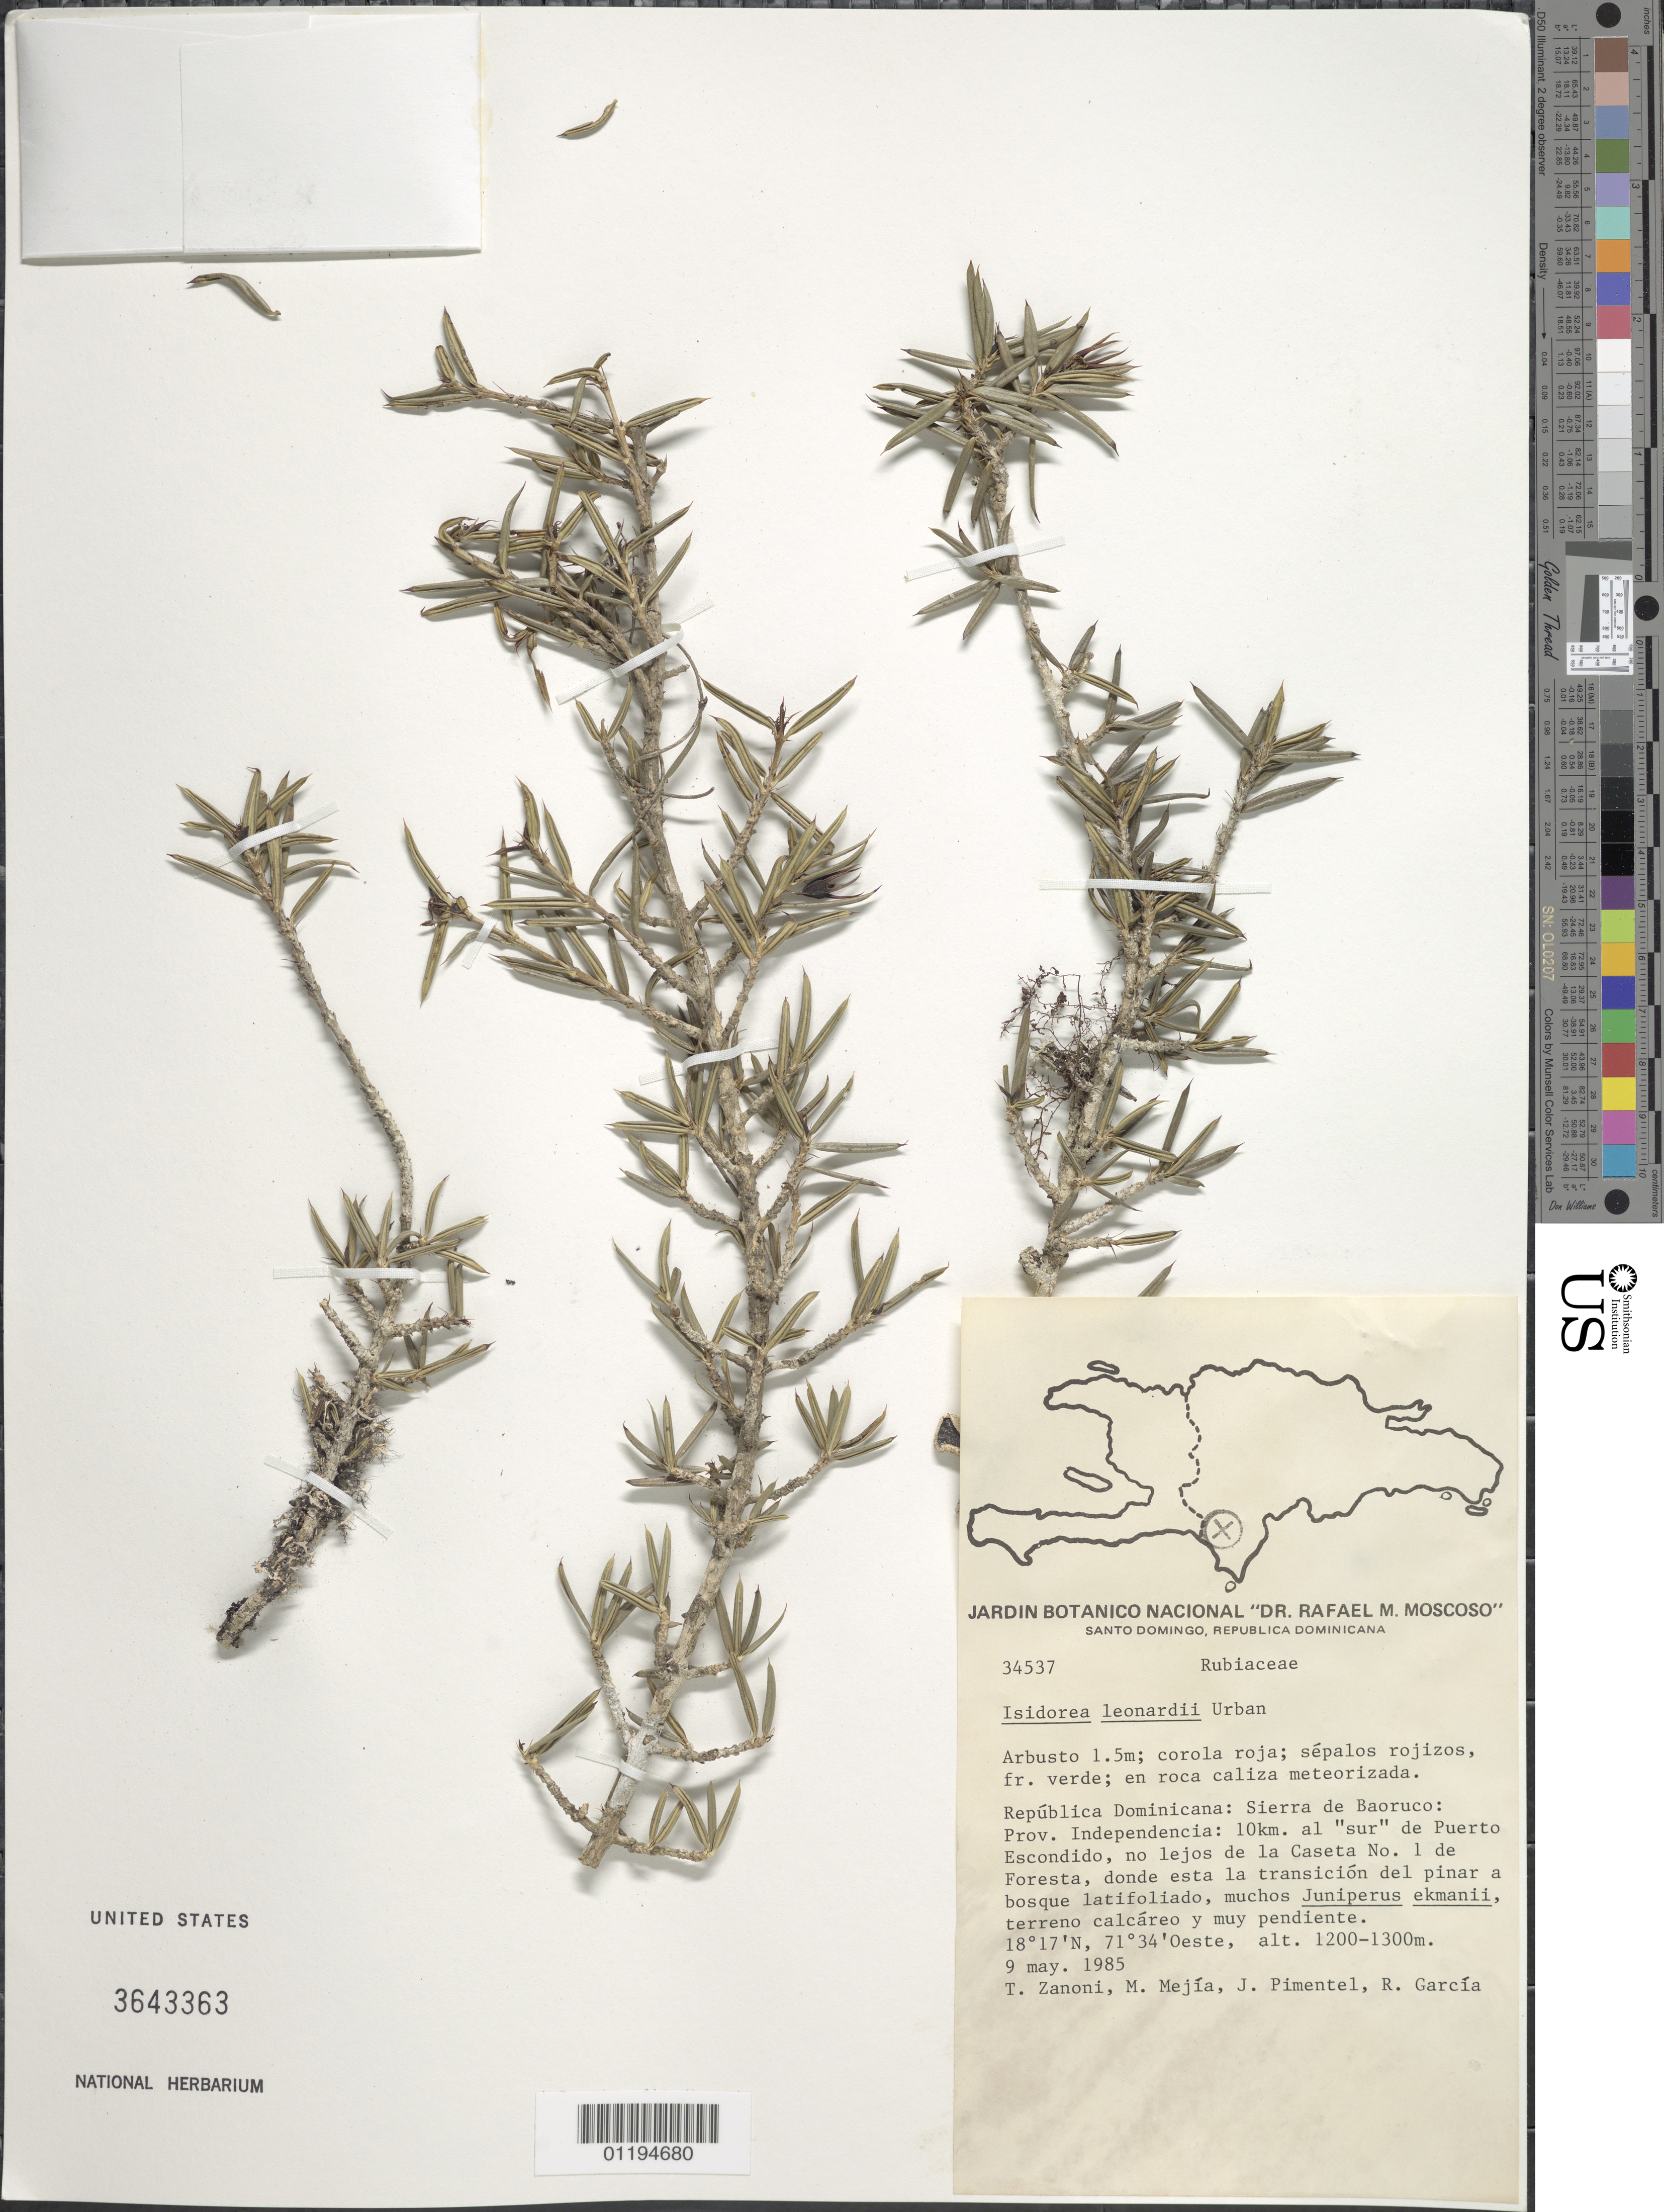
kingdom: Plantae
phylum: Tracheophyta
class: Magnoliopsida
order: Gentianales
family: Rubiaceae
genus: Isidorea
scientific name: Isidorea leonardii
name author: Urb.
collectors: T. A. Zanoni, M. Mejia, J. Pimental & R. Garcia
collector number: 34537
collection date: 1985-05-09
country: Dominican Republic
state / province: Independencia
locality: Sierra de Baoruco. 10 km. to Puerto Escondido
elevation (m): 1200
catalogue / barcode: US 3643363